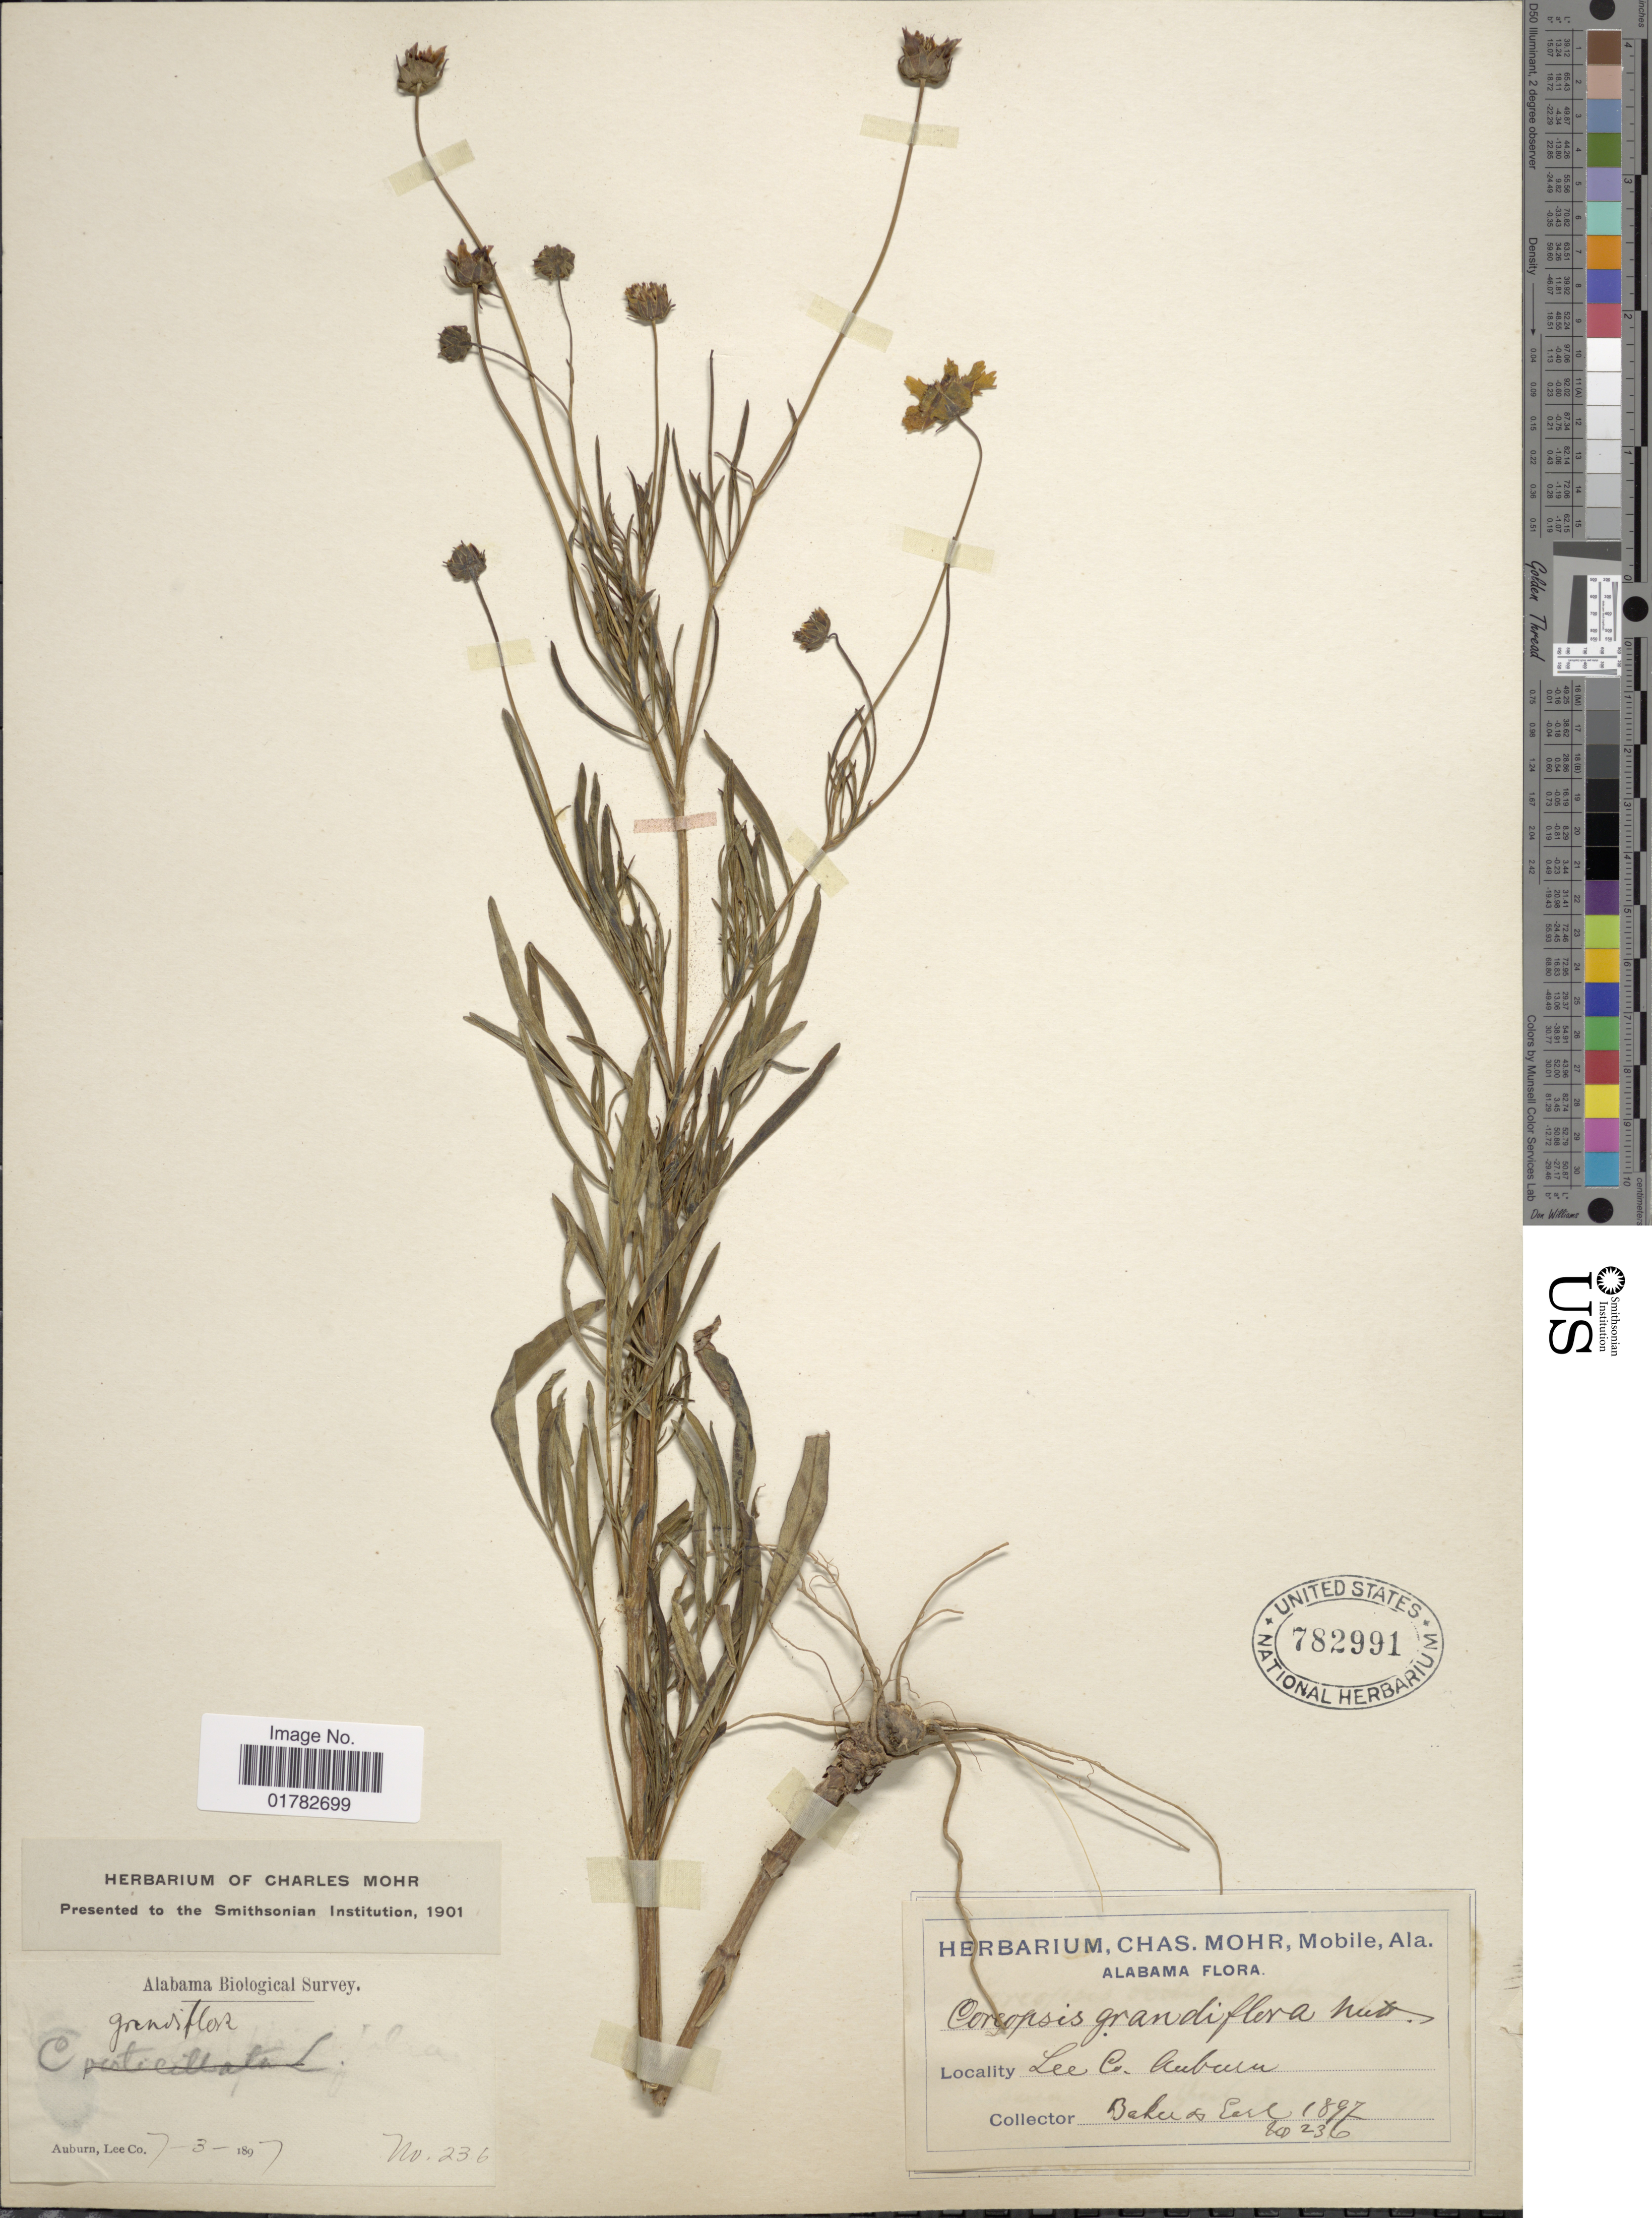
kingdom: Plantae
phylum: Tracheophyta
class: Magnoliopsida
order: Asterales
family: Asteraceae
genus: Coreopsis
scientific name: Coreopsis grandiflora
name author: Nutt.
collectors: -- Baker & -. Earl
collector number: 236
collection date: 1897-07-03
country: United States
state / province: Alabama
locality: Auburn, Lee Co.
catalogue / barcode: US 782991